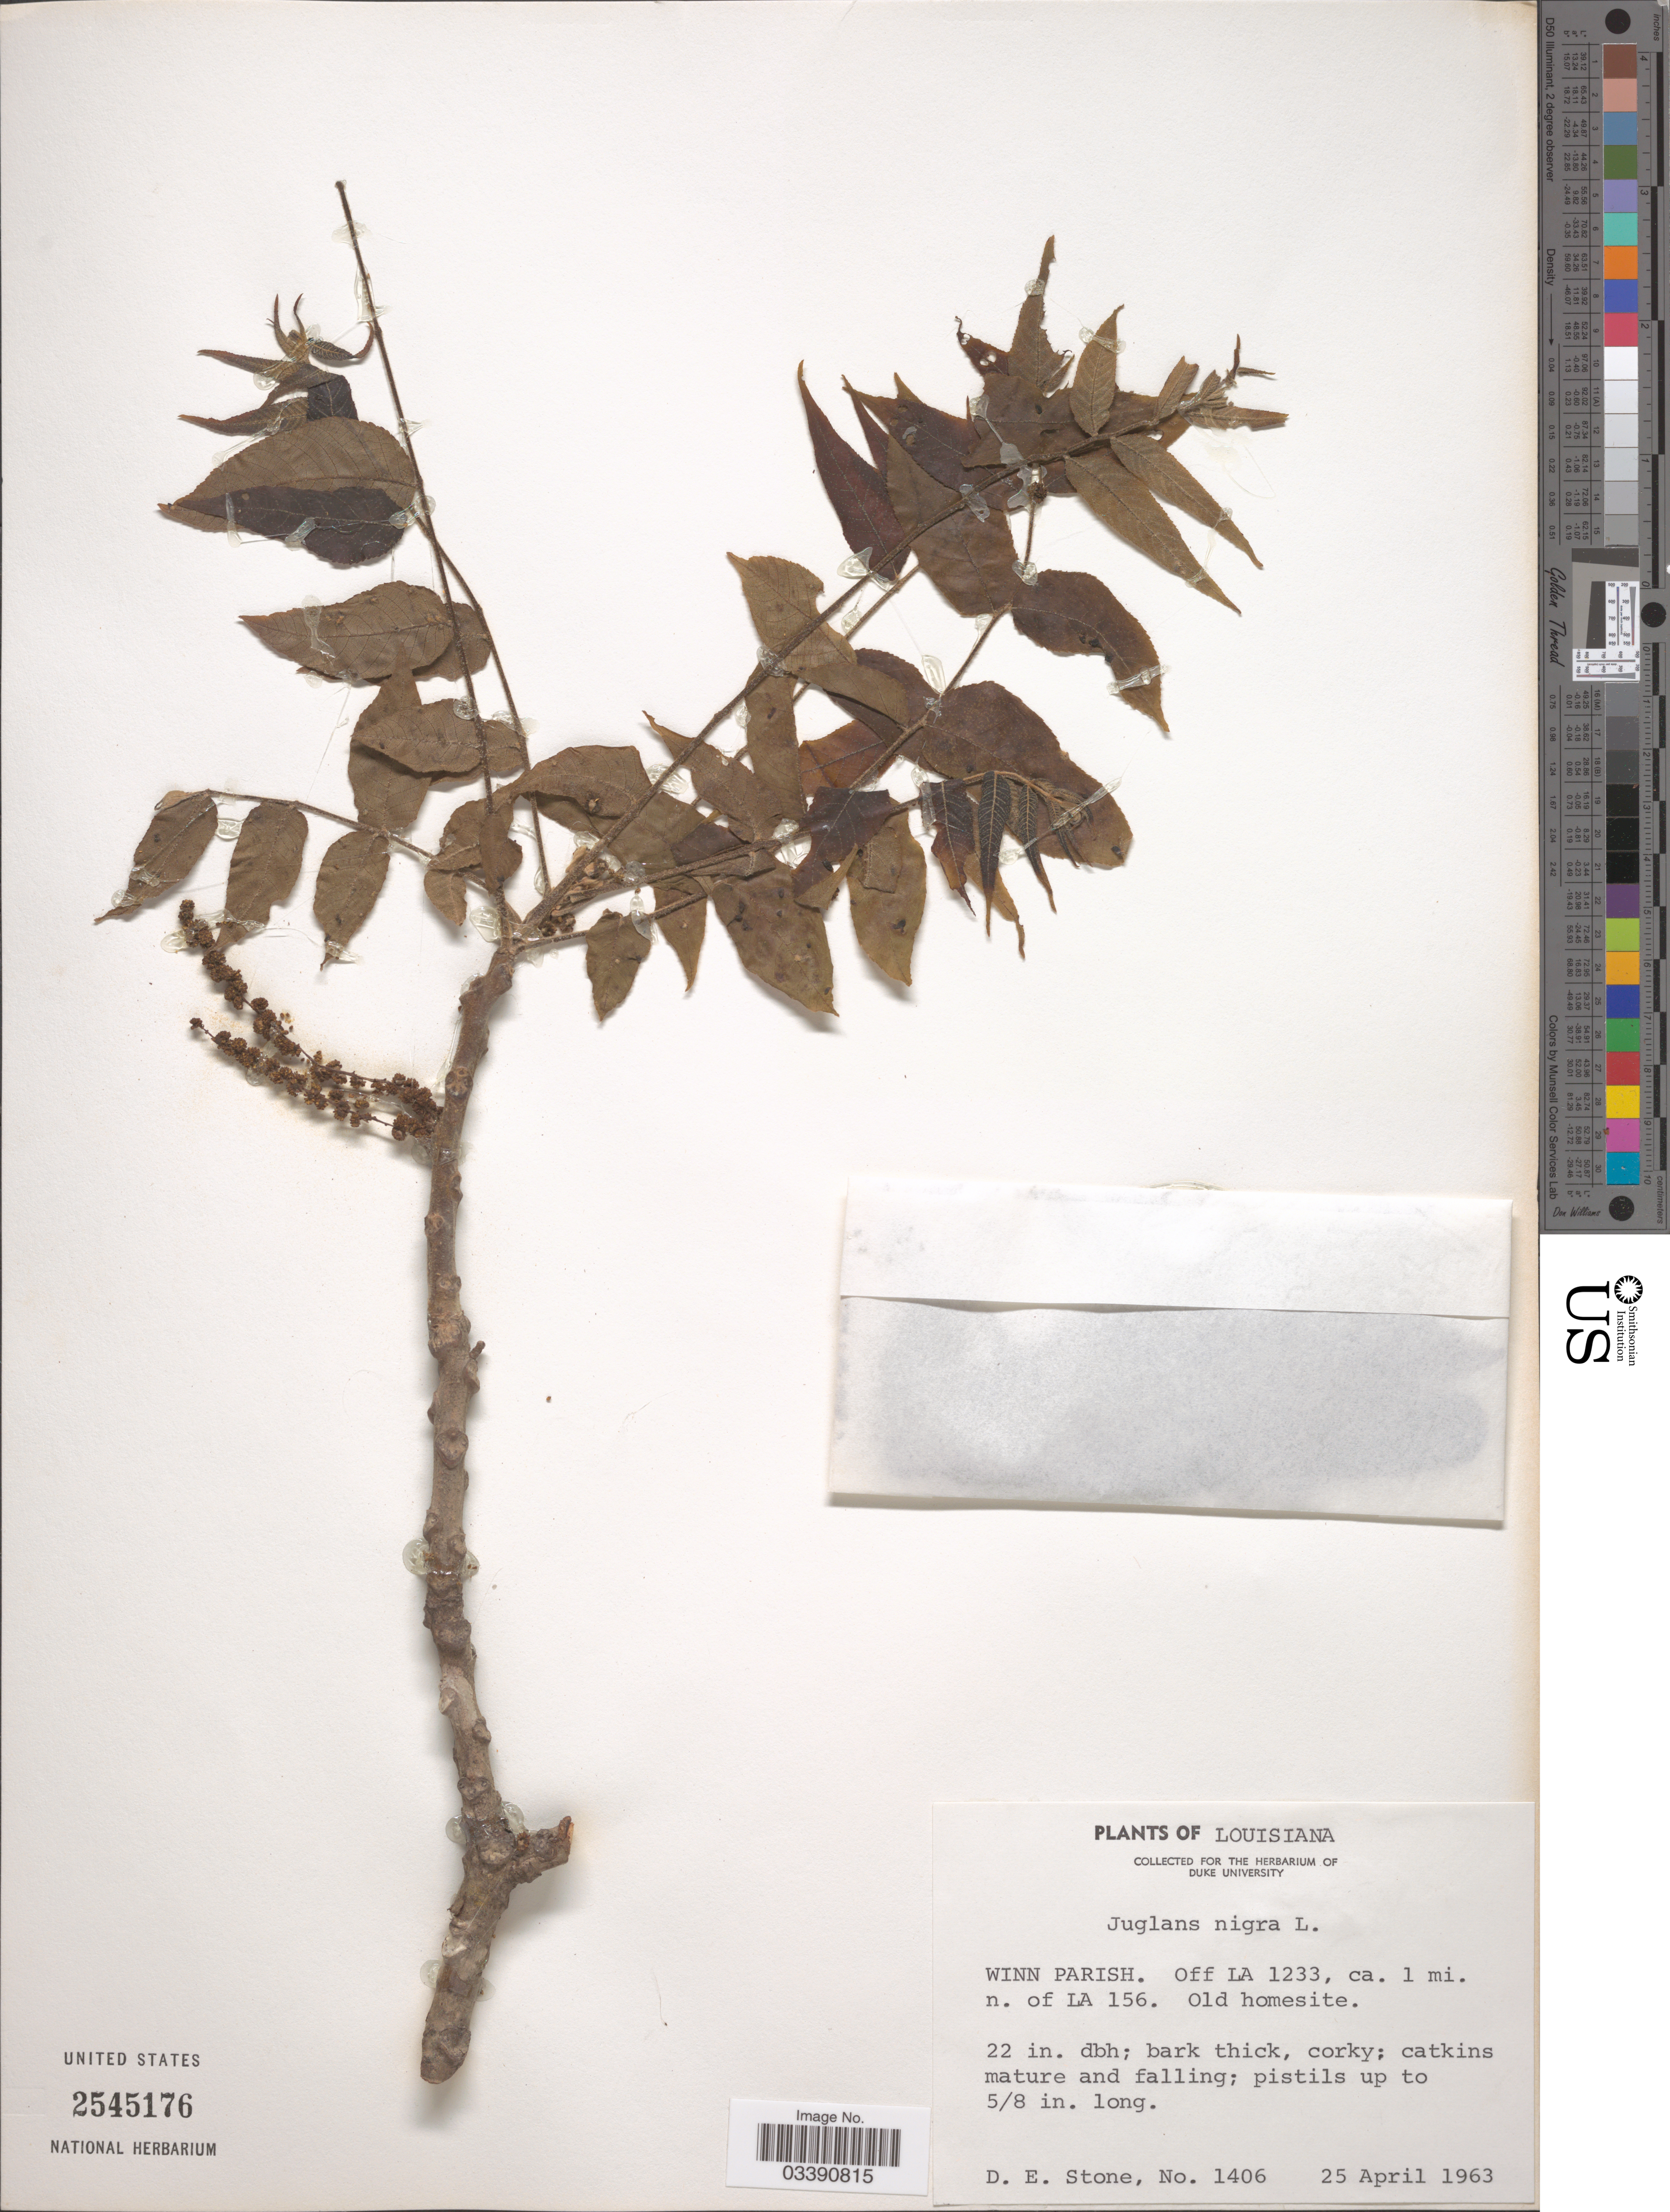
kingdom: Plantae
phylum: Tracheophyta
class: Magnoliopsida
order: Fagales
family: Juglandaceae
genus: Juglans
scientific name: Juglans nigra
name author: L.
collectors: D. E. Stone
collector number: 1406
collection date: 1963-04-25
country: United States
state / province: Louisiana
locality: Winn Parish. Off LA 1233, ca. 1 mi. n. of LA 156. Old homesite.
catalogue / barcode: US 2545176